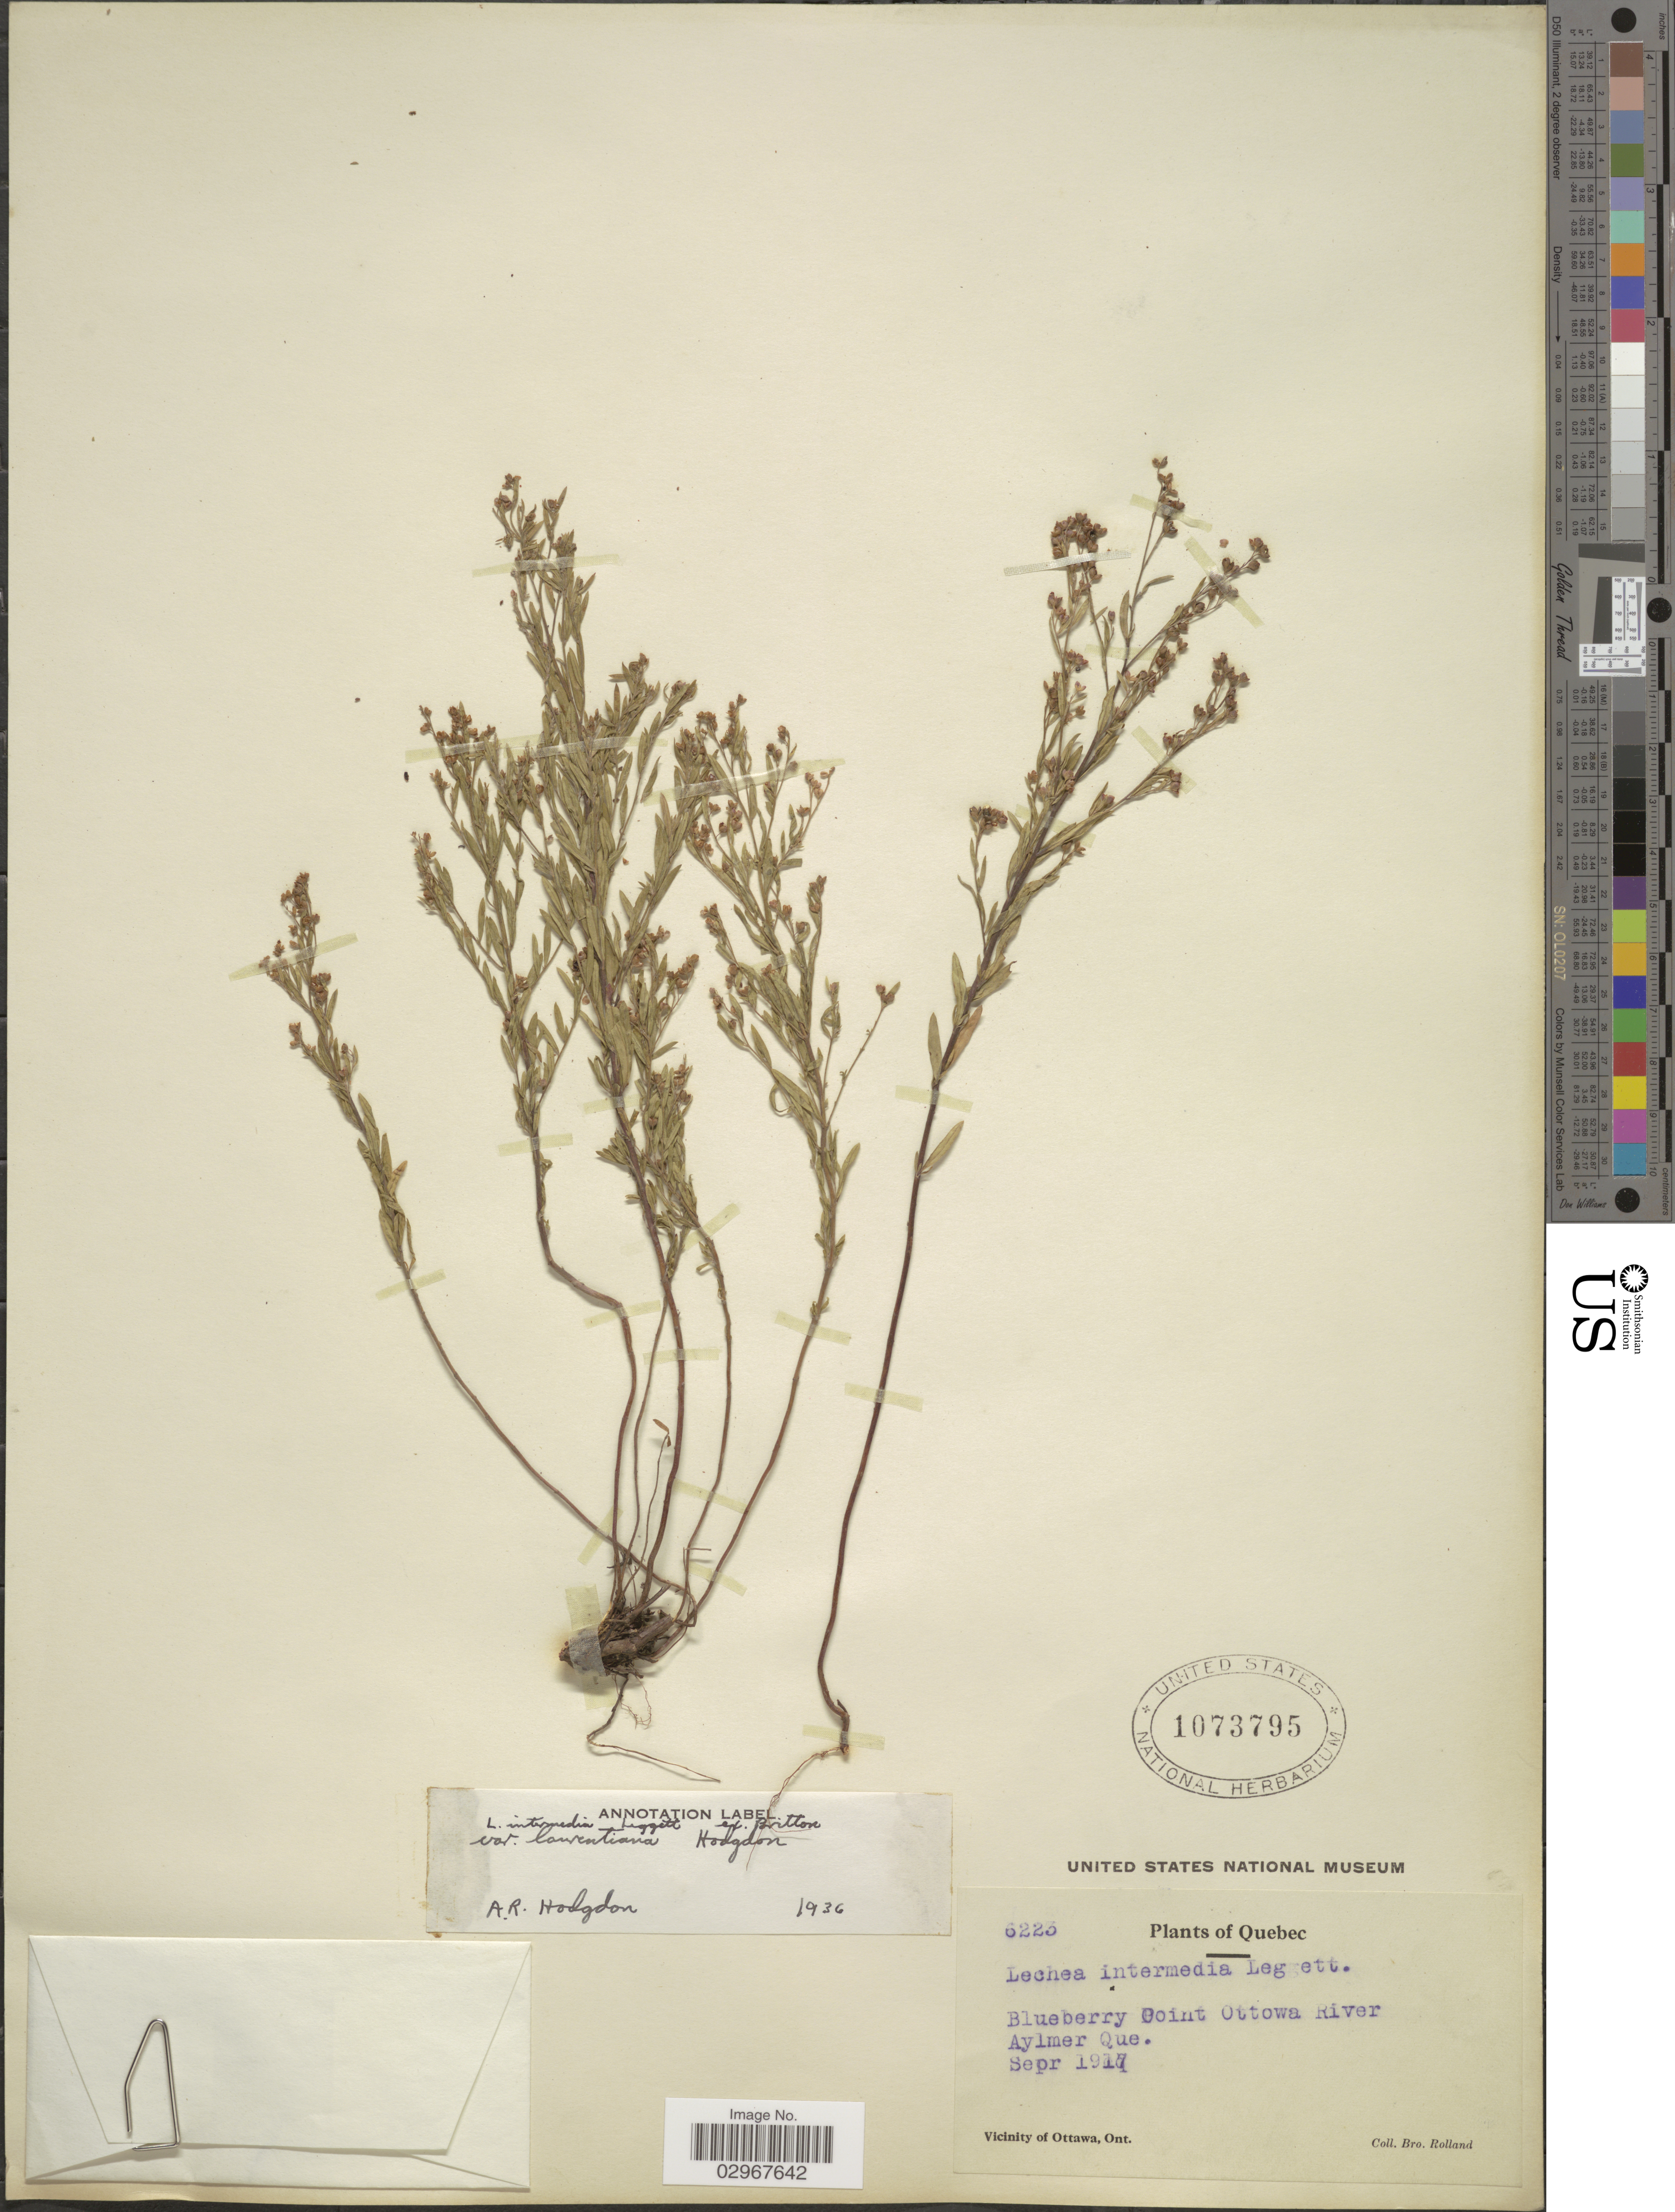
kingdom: Plantae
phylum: Tracheophyta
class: Magnoliopsida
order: Malvales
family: Cistaceae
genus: Lechea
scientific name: Lechea intermedia var. laurentiana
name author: Hodgdon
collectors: B. Rolland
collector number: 6223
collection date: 1917-09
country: Canada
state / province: Quebec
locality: Blueberry Point Ottawa River. Aylmer Que.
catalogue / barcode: US 1073795